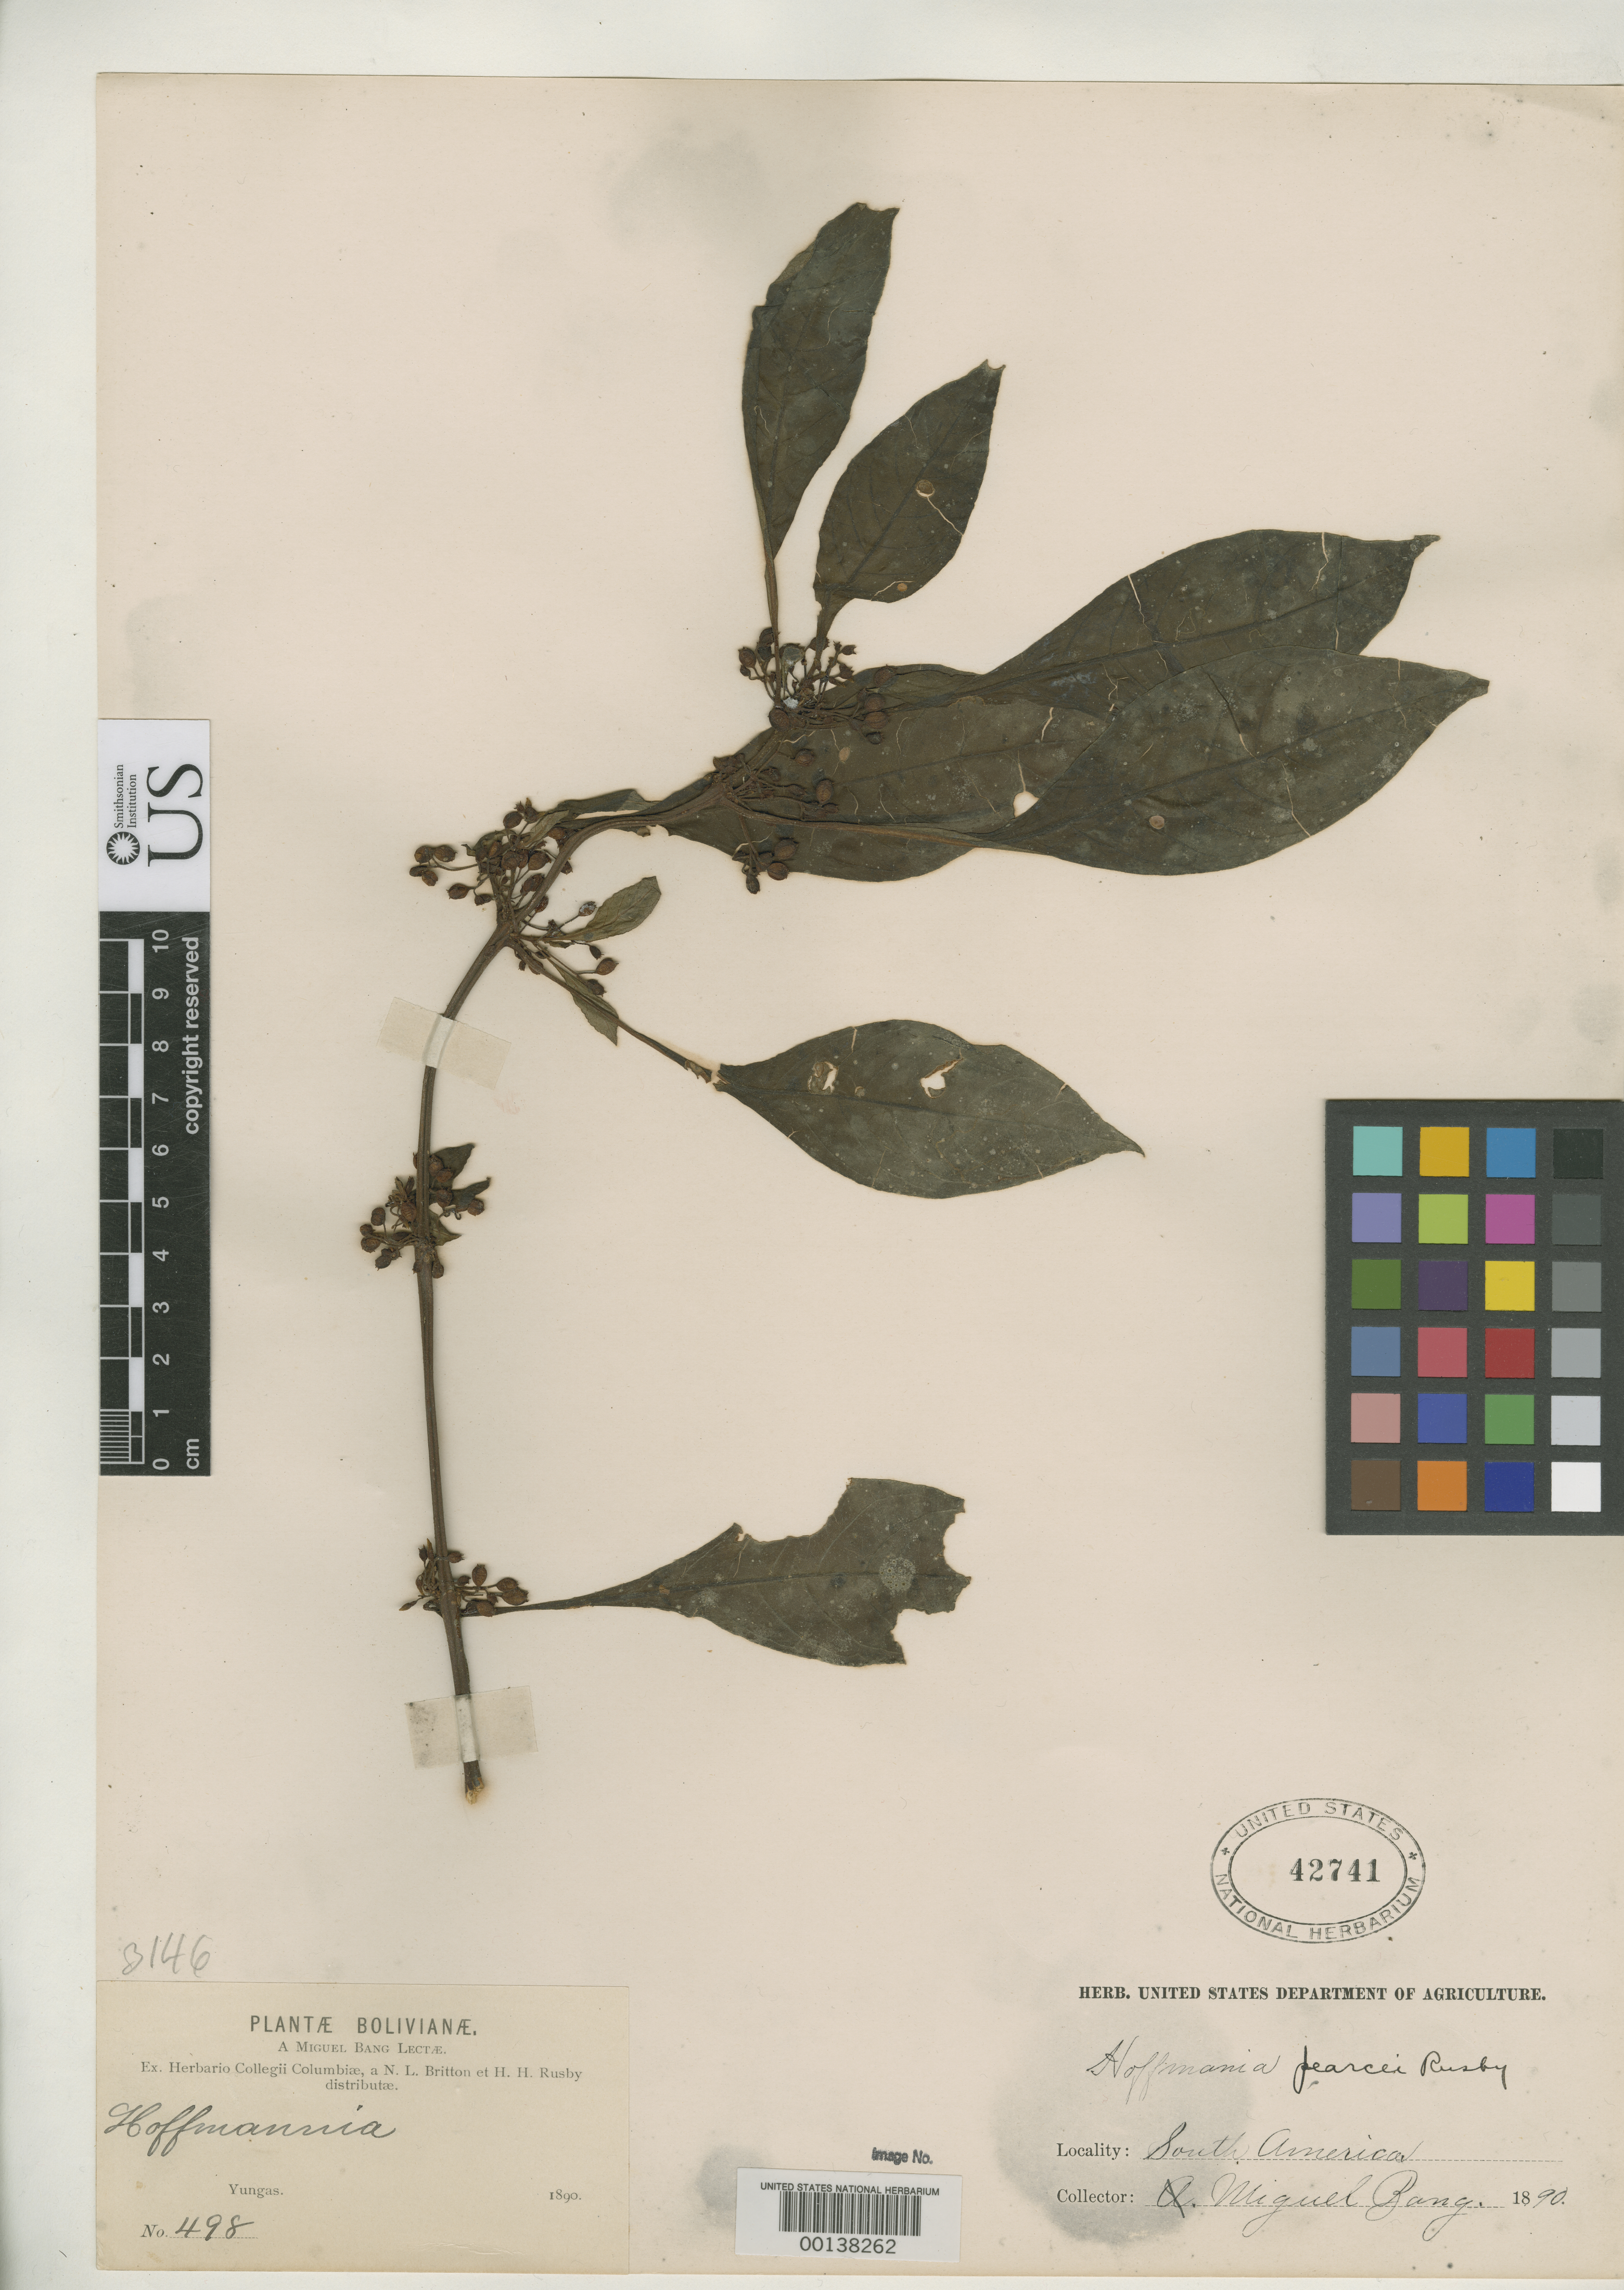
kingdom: Plantae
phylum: Tracheophyta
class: Magnoliopsida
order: Gentianales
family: Rubiaceae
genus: Hoffmannia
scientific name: Hoffmannia pearcei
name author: Rusby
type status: Isotype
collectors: M. Bang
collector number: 498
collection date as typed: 1890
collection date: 1890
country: Bolivia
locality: Yungas.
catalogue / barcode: US 42741